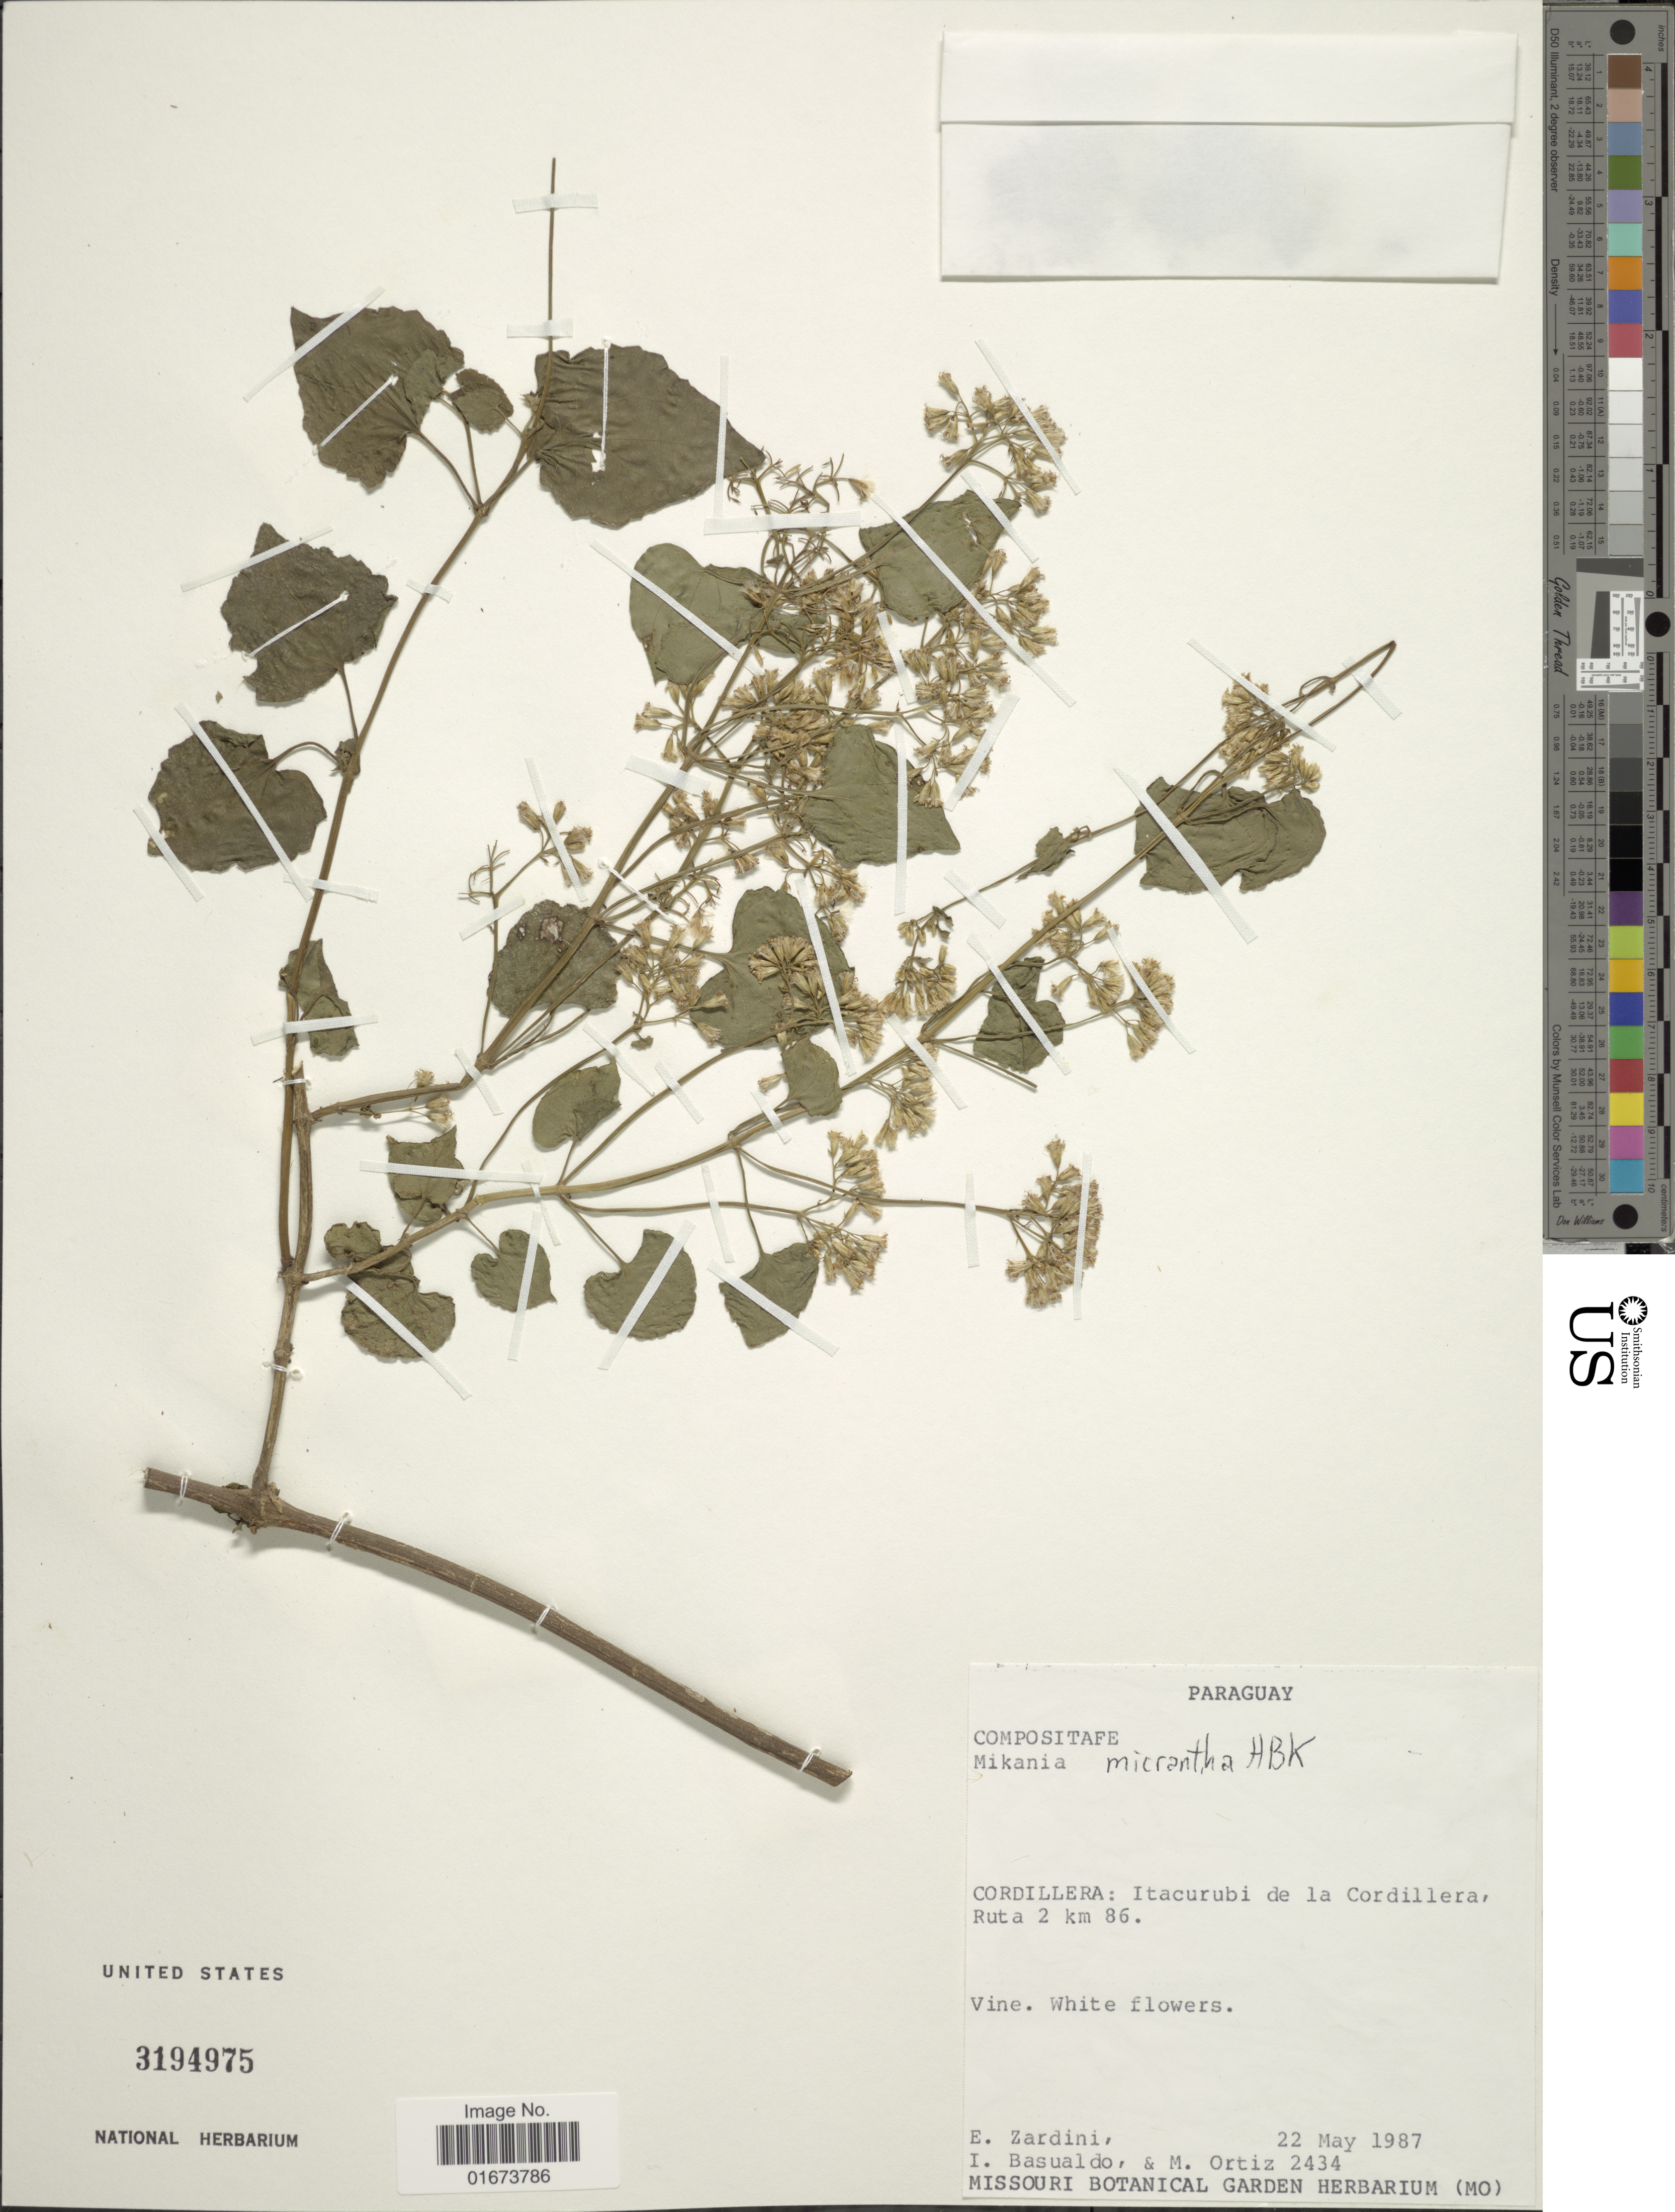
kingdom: Plantae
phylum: Tracheophyta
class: Magnoliopsida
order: Asterales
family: Asteraceae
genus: Mikania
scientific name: Mikania micrantha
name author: Kunth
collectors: E. M. Zardini, I. Basualdo & M. Ortíz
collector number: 2434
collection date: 1987-05-22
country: Paraguay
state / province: Cordillera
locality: Itacarubi de la Cordillera, Ruta 2 km 86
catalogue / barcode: US 3194975